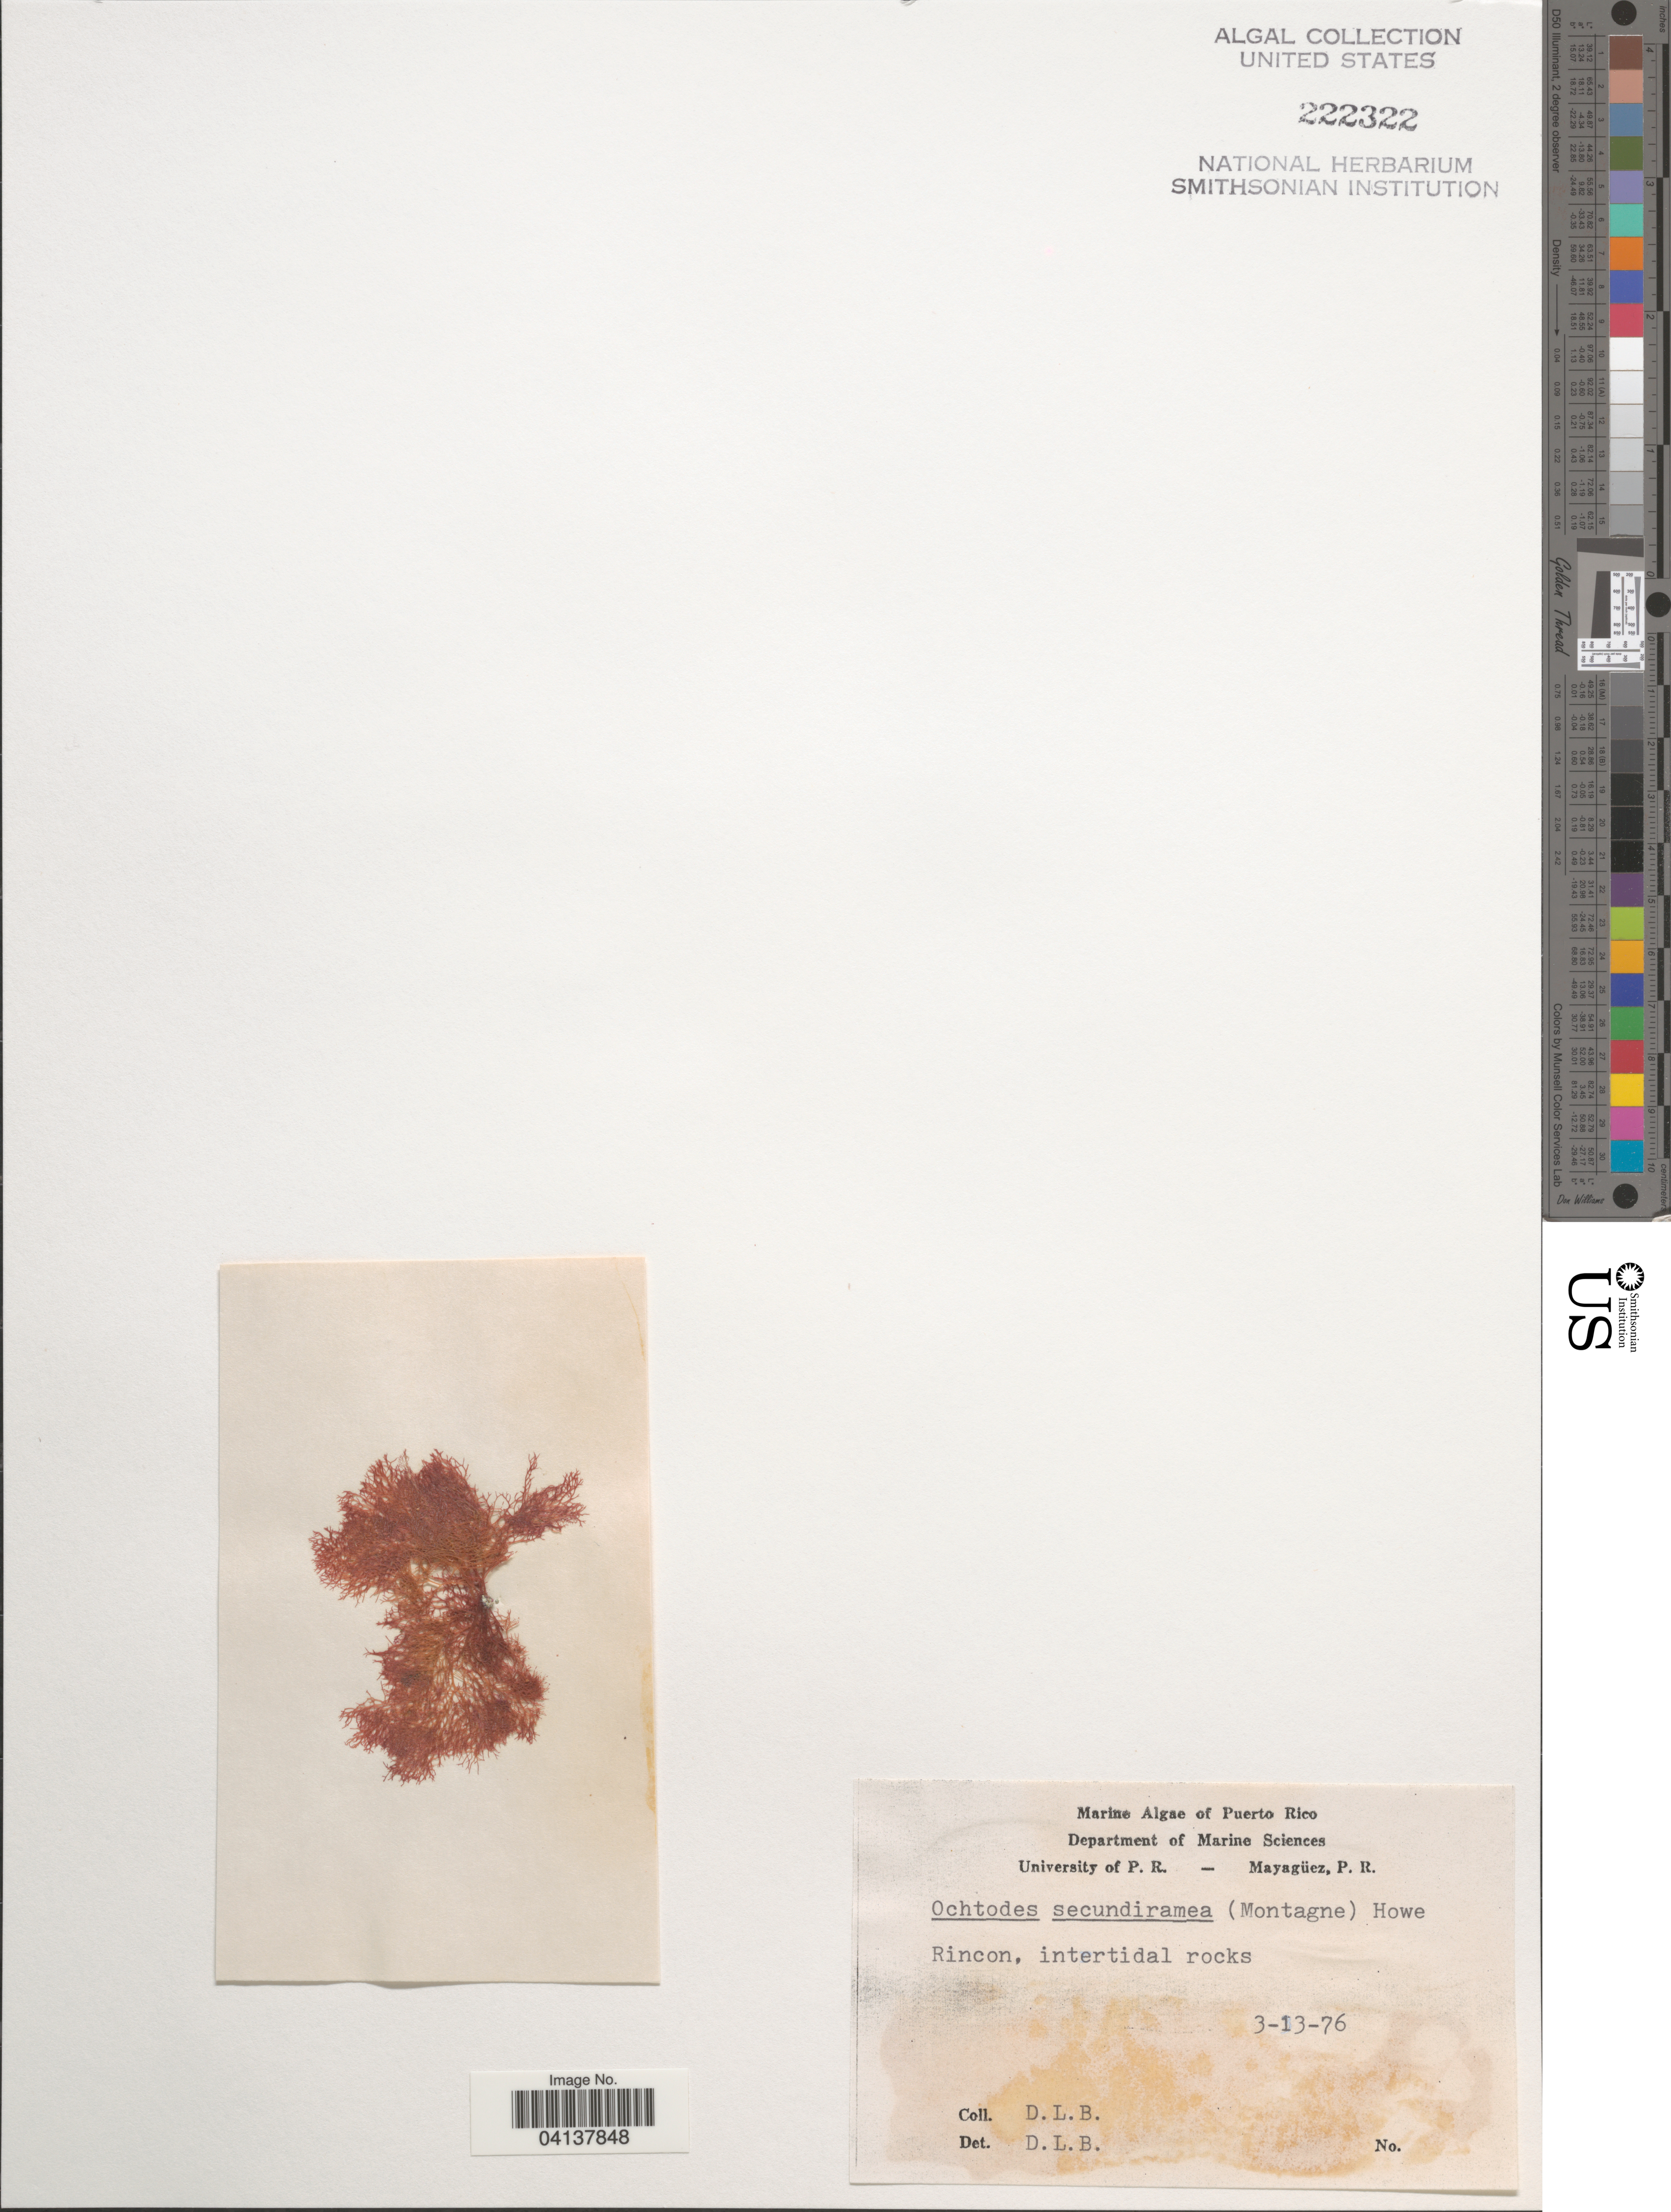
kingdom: Plantae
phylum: Rhodophyta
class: Florideophyceae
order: Gigartinales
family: Rhizophyllidaceae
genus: Ochtodes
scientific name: Ochtodes secundiramea, ined.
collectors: D. L. B.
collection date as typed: Transcribed d/m/y: 13/3/76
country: Puerto Rico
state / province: Rincón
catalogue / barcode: US 222322